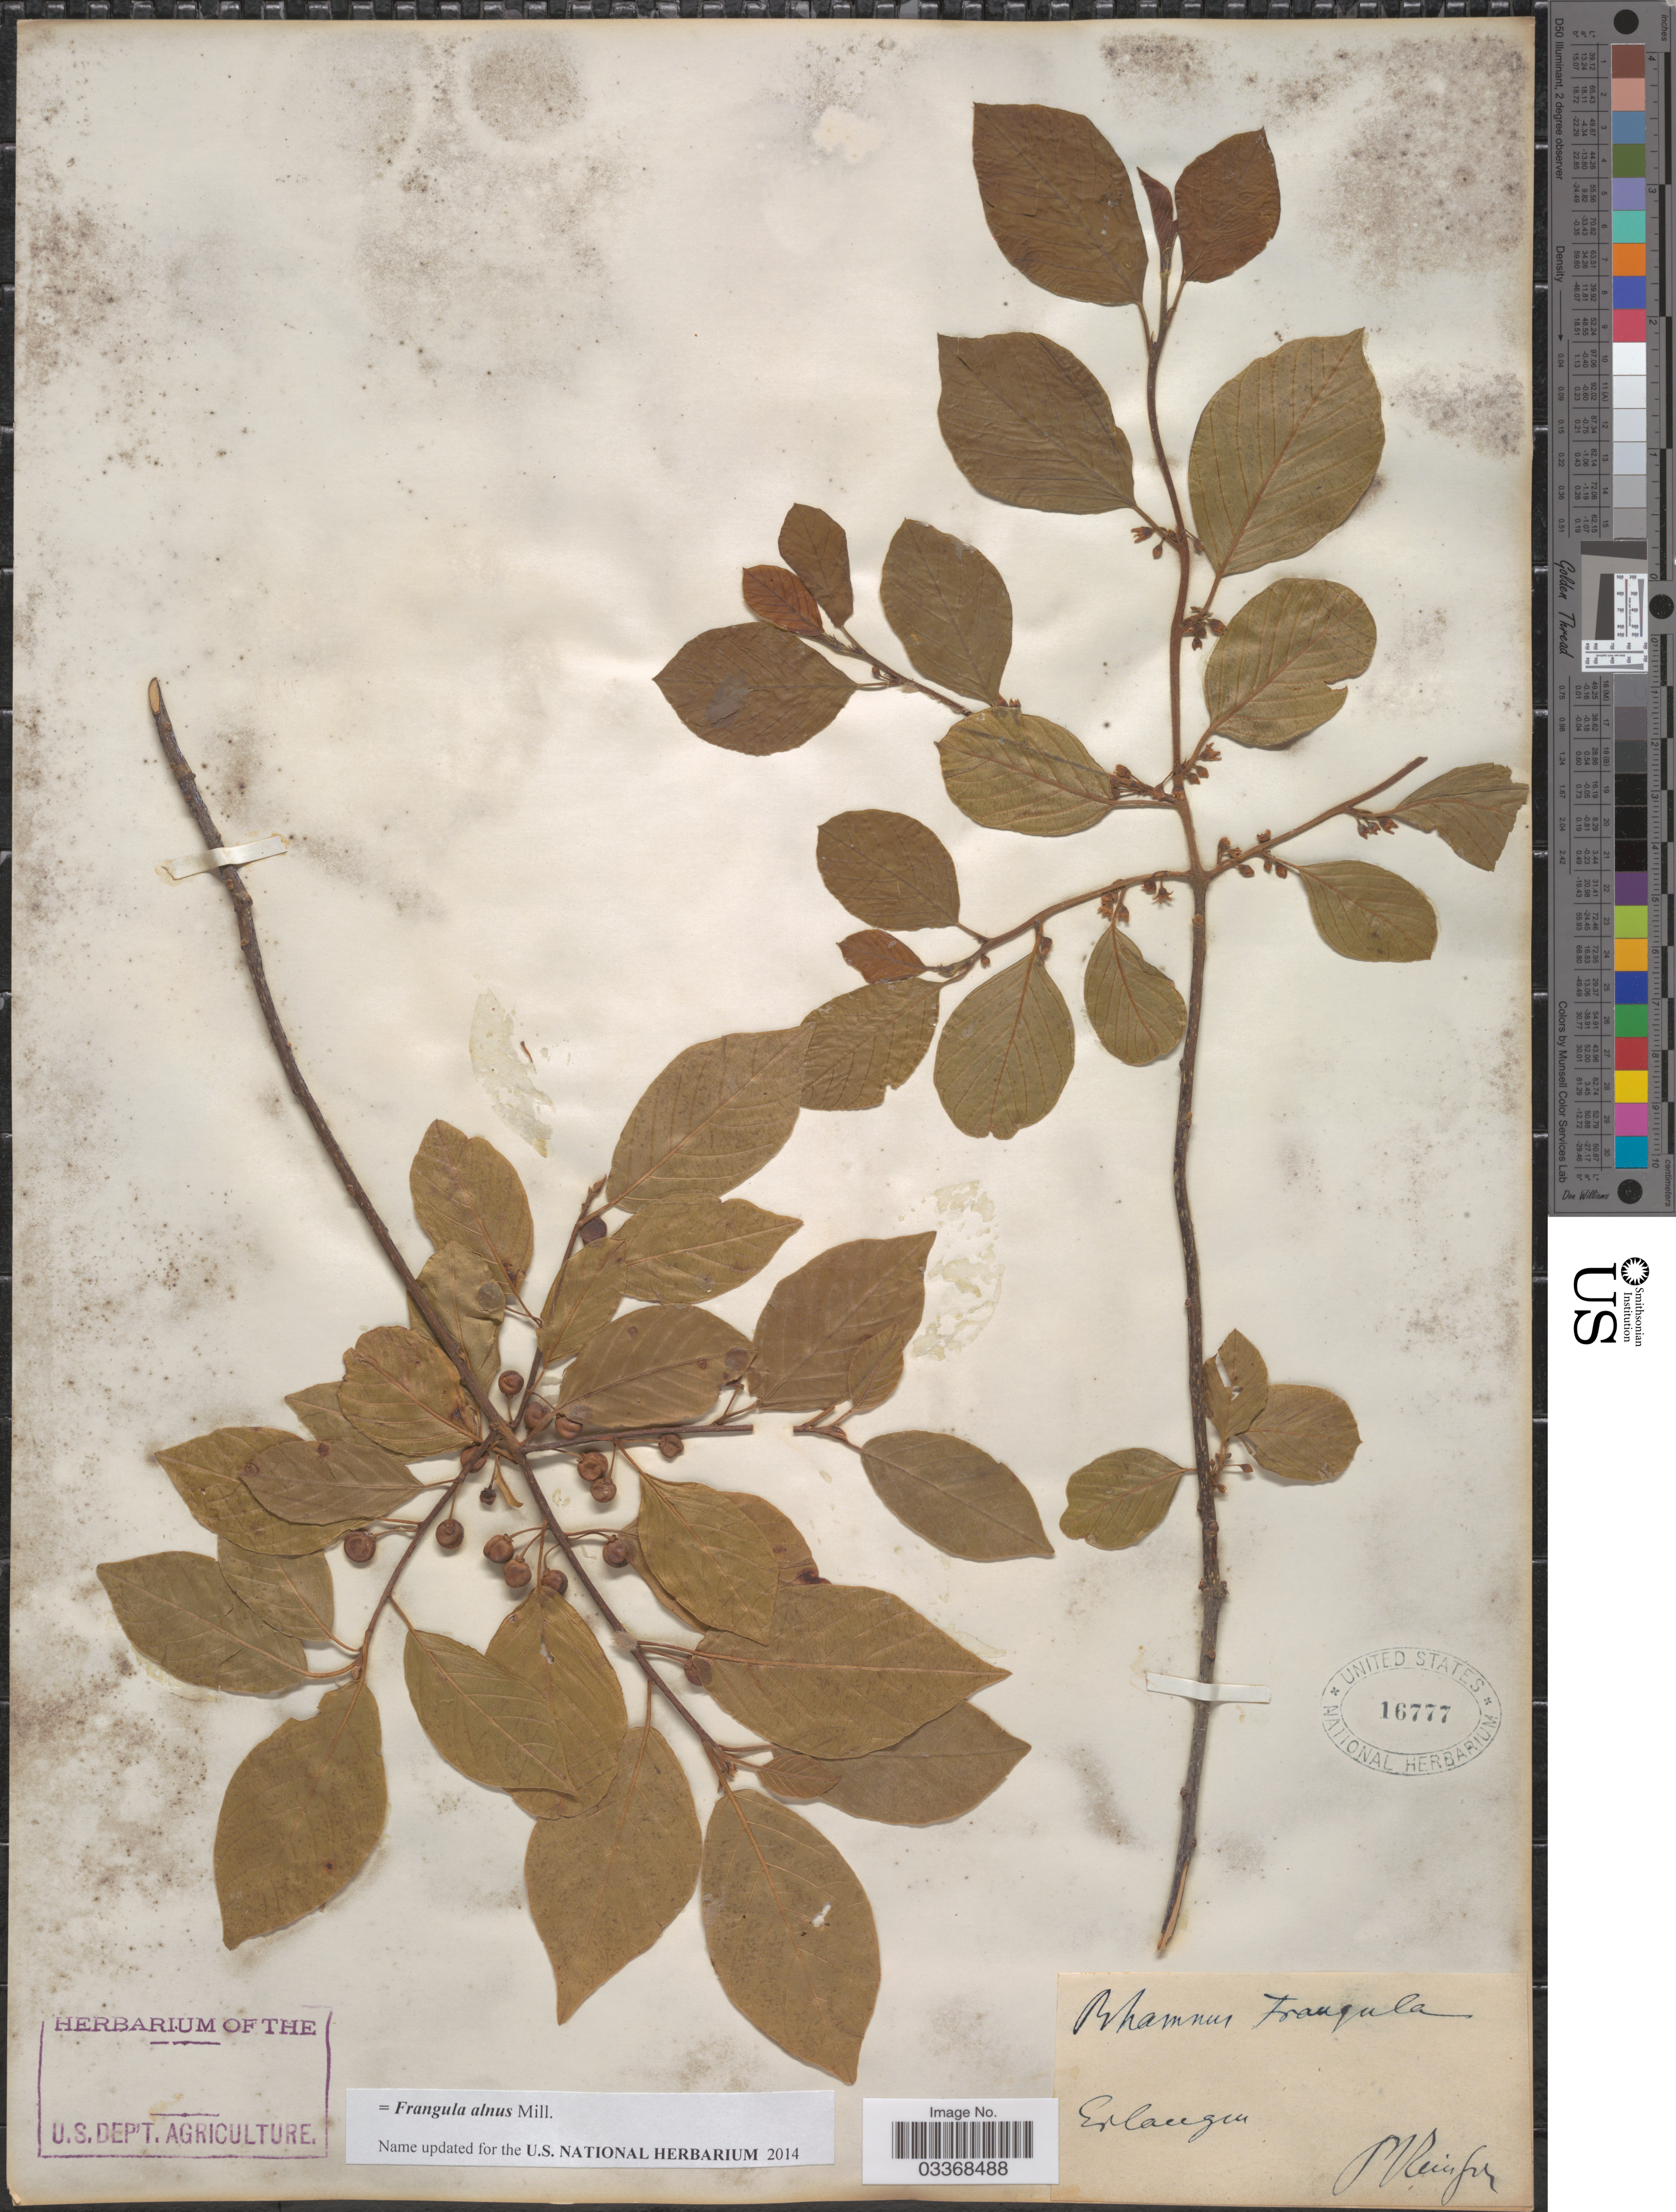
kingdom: Plantae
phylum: Tracheophyta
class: Magnoliopsida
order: Rosales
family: Rhamnaceae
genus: Frangula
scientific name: Frangula alnus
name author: Mill.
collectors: P. Reinsch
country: Germany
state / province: Bayern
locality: Erlangen.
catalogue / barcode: US 16777